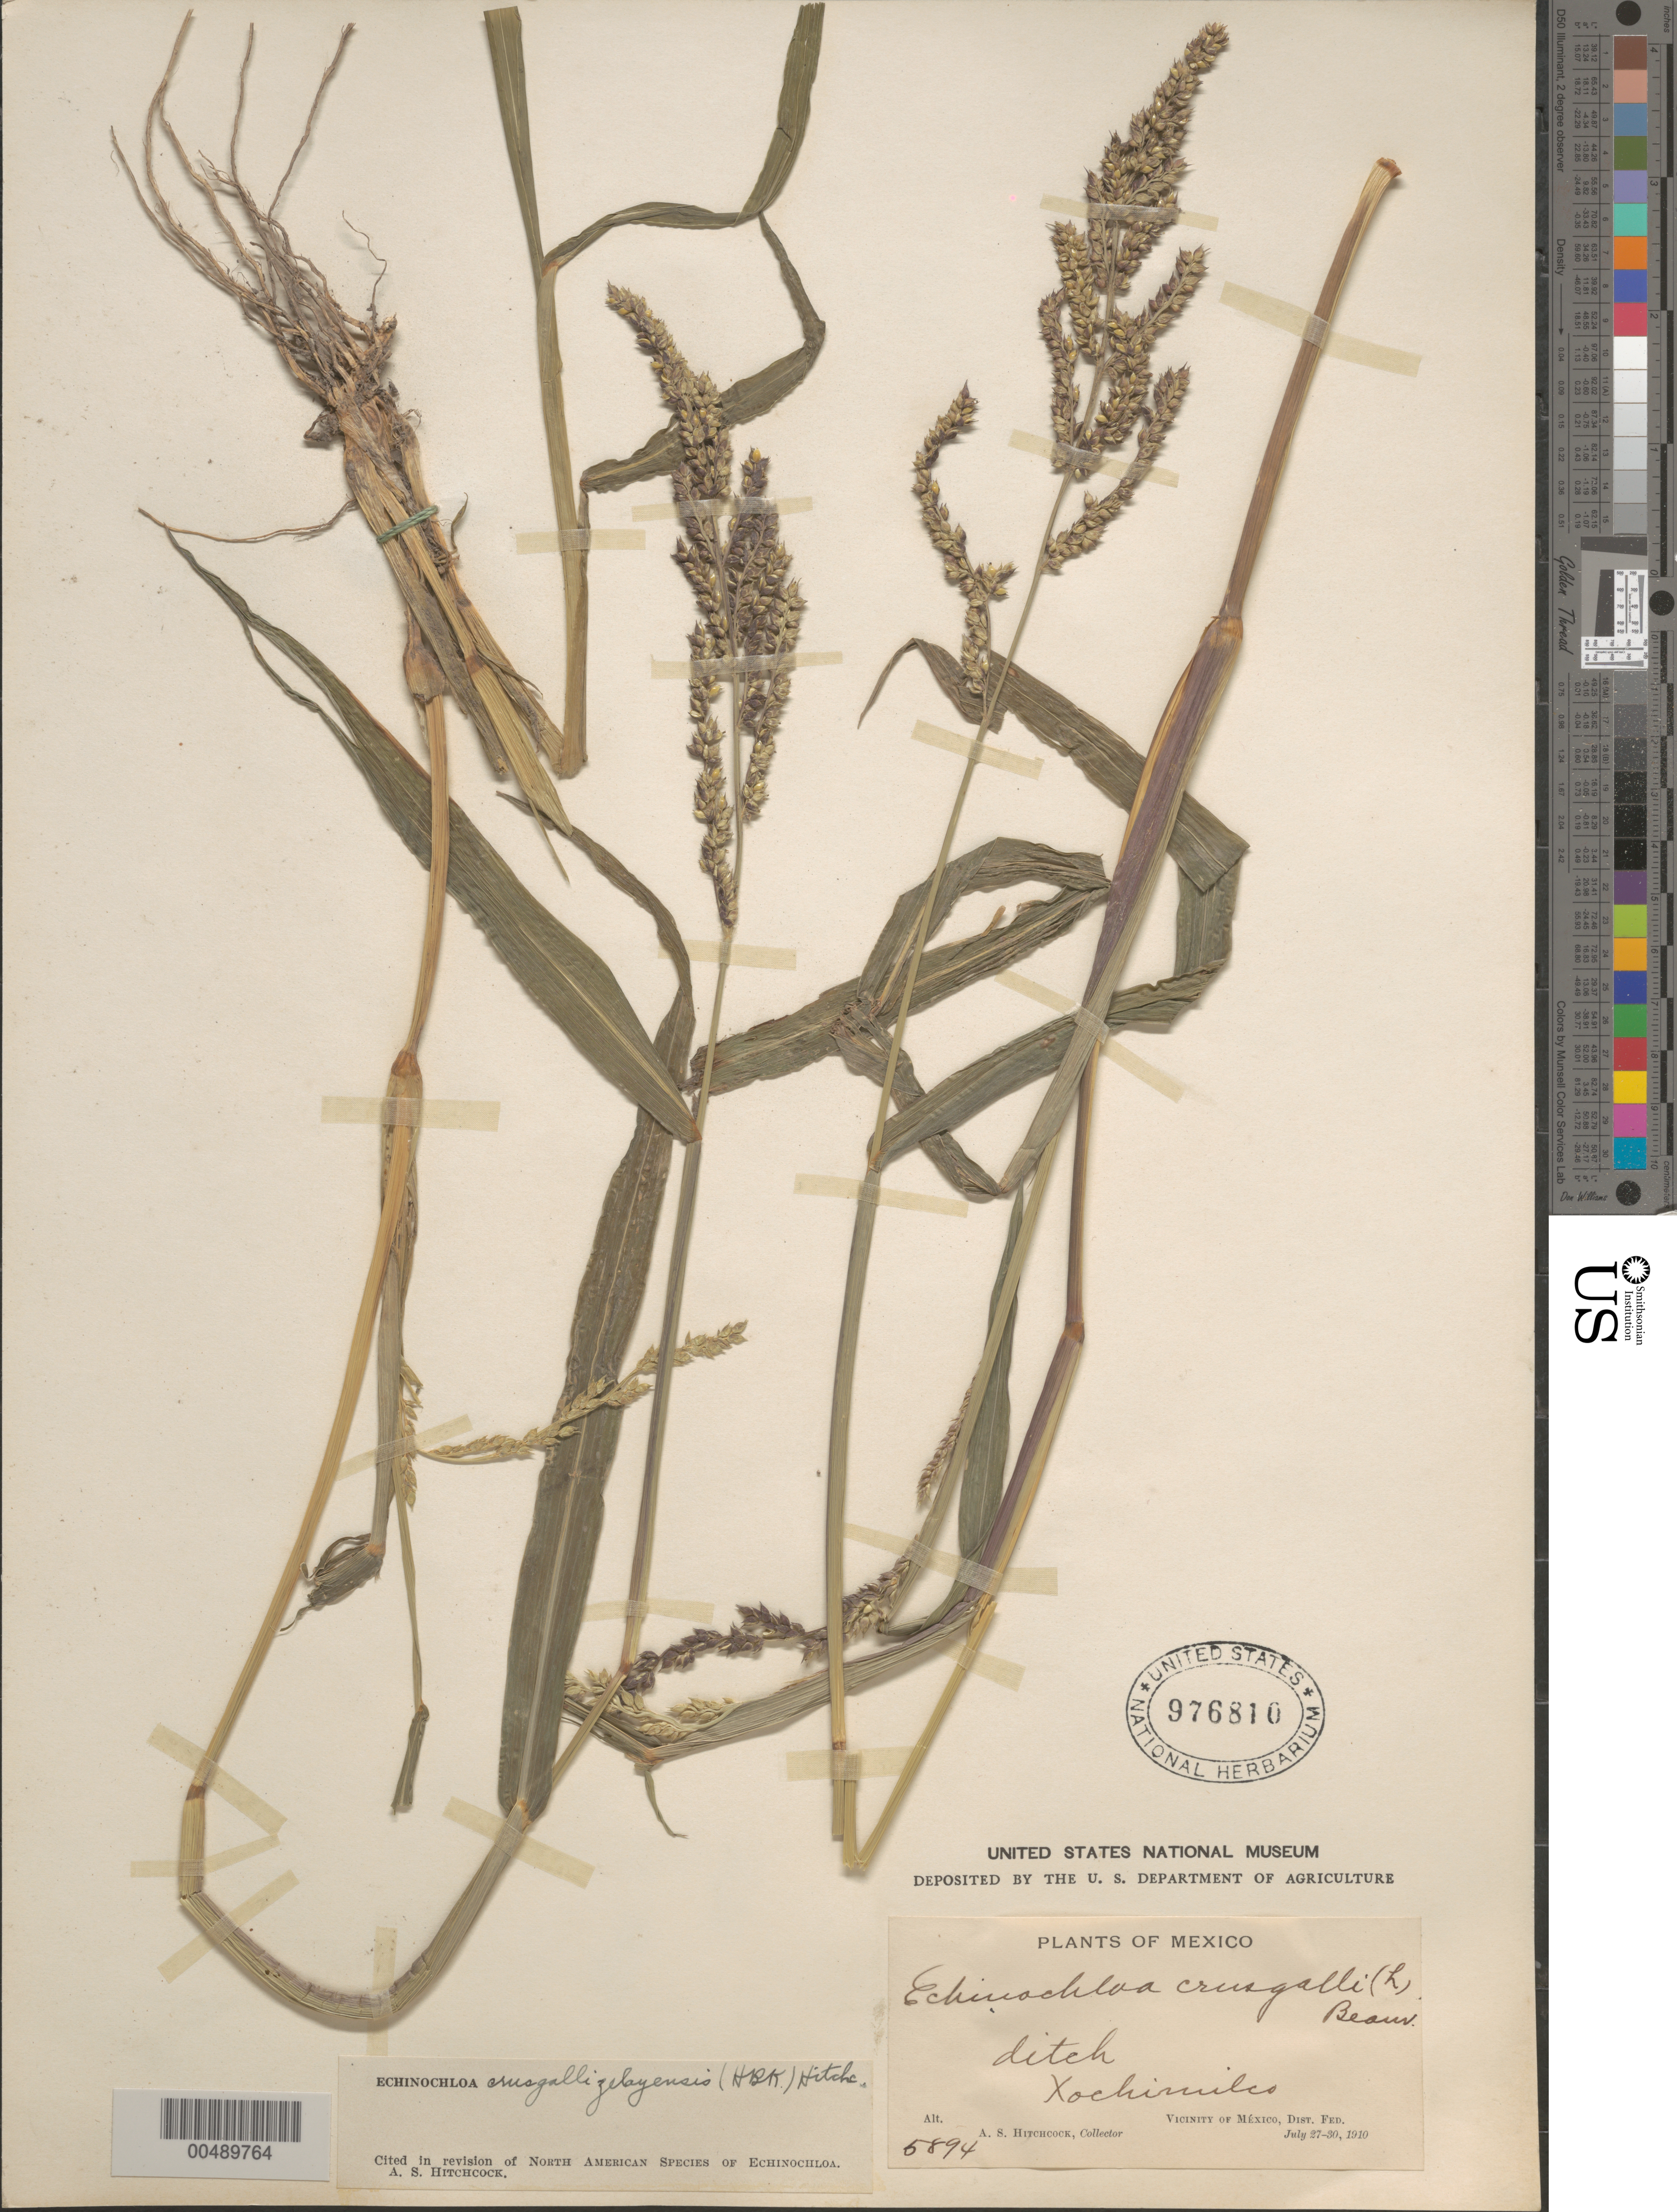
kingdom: Plantae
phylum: Tracheophyta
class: Liliopsida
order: Poales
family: Poaceae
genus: Echinochloa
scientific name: Echinochloa crus-galli var. zelayensis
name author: (Kunth) Hitchc.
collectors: A. S. Hitchcock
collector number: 5894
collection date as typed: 27 Jul 1910 to 30 Jul 1910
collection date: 1910-07-27/1910-07-30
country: Mexico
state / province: Distrito Federal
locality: Vicinity of México, Xochimilco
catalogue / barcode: US 976810